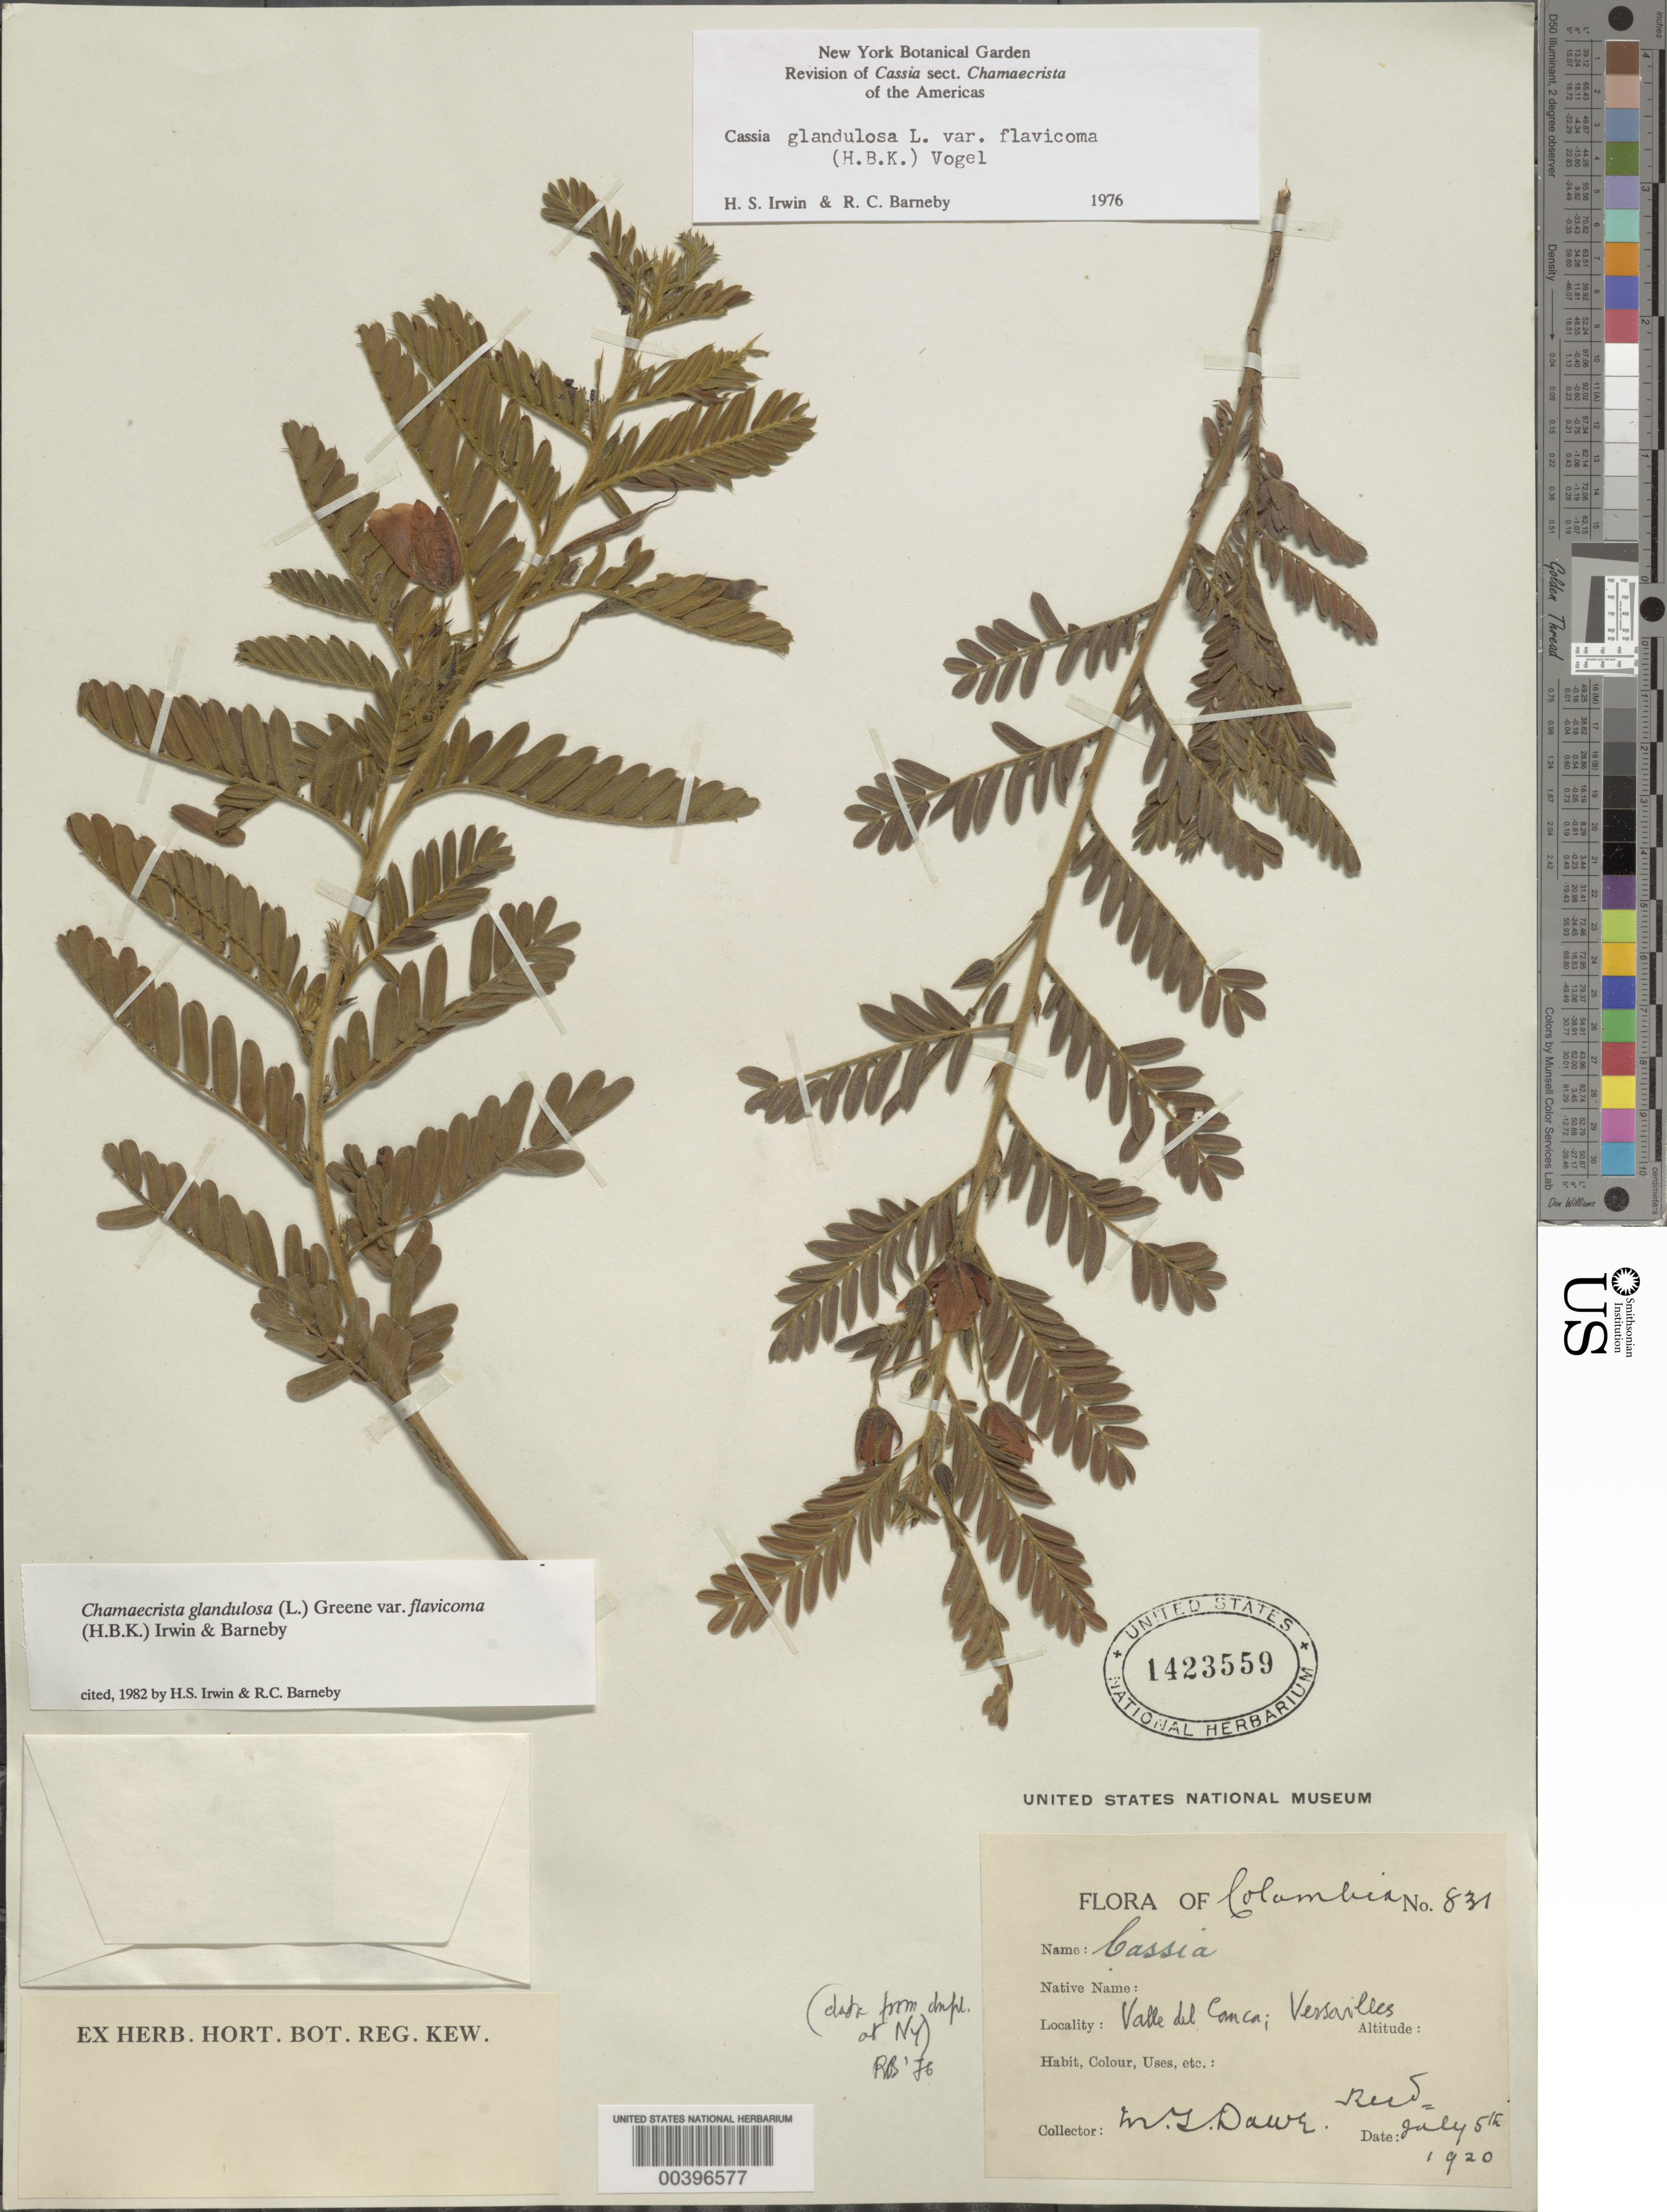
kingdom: Plantae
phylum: Tracheophyta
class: Magnoliopsida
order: Fabales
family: Fabaceae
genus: Chamaecrista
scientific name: Chamaecrista glandulosa var. flavicoma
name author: (Kunth) H.S. Irwin & Barneby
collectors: M. T. Dawe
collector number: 831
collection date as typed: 05 Jul 1920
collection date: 1920-07-05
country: Colombia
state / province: Valle del Cauca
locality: Versailles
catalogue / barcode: US 1423559